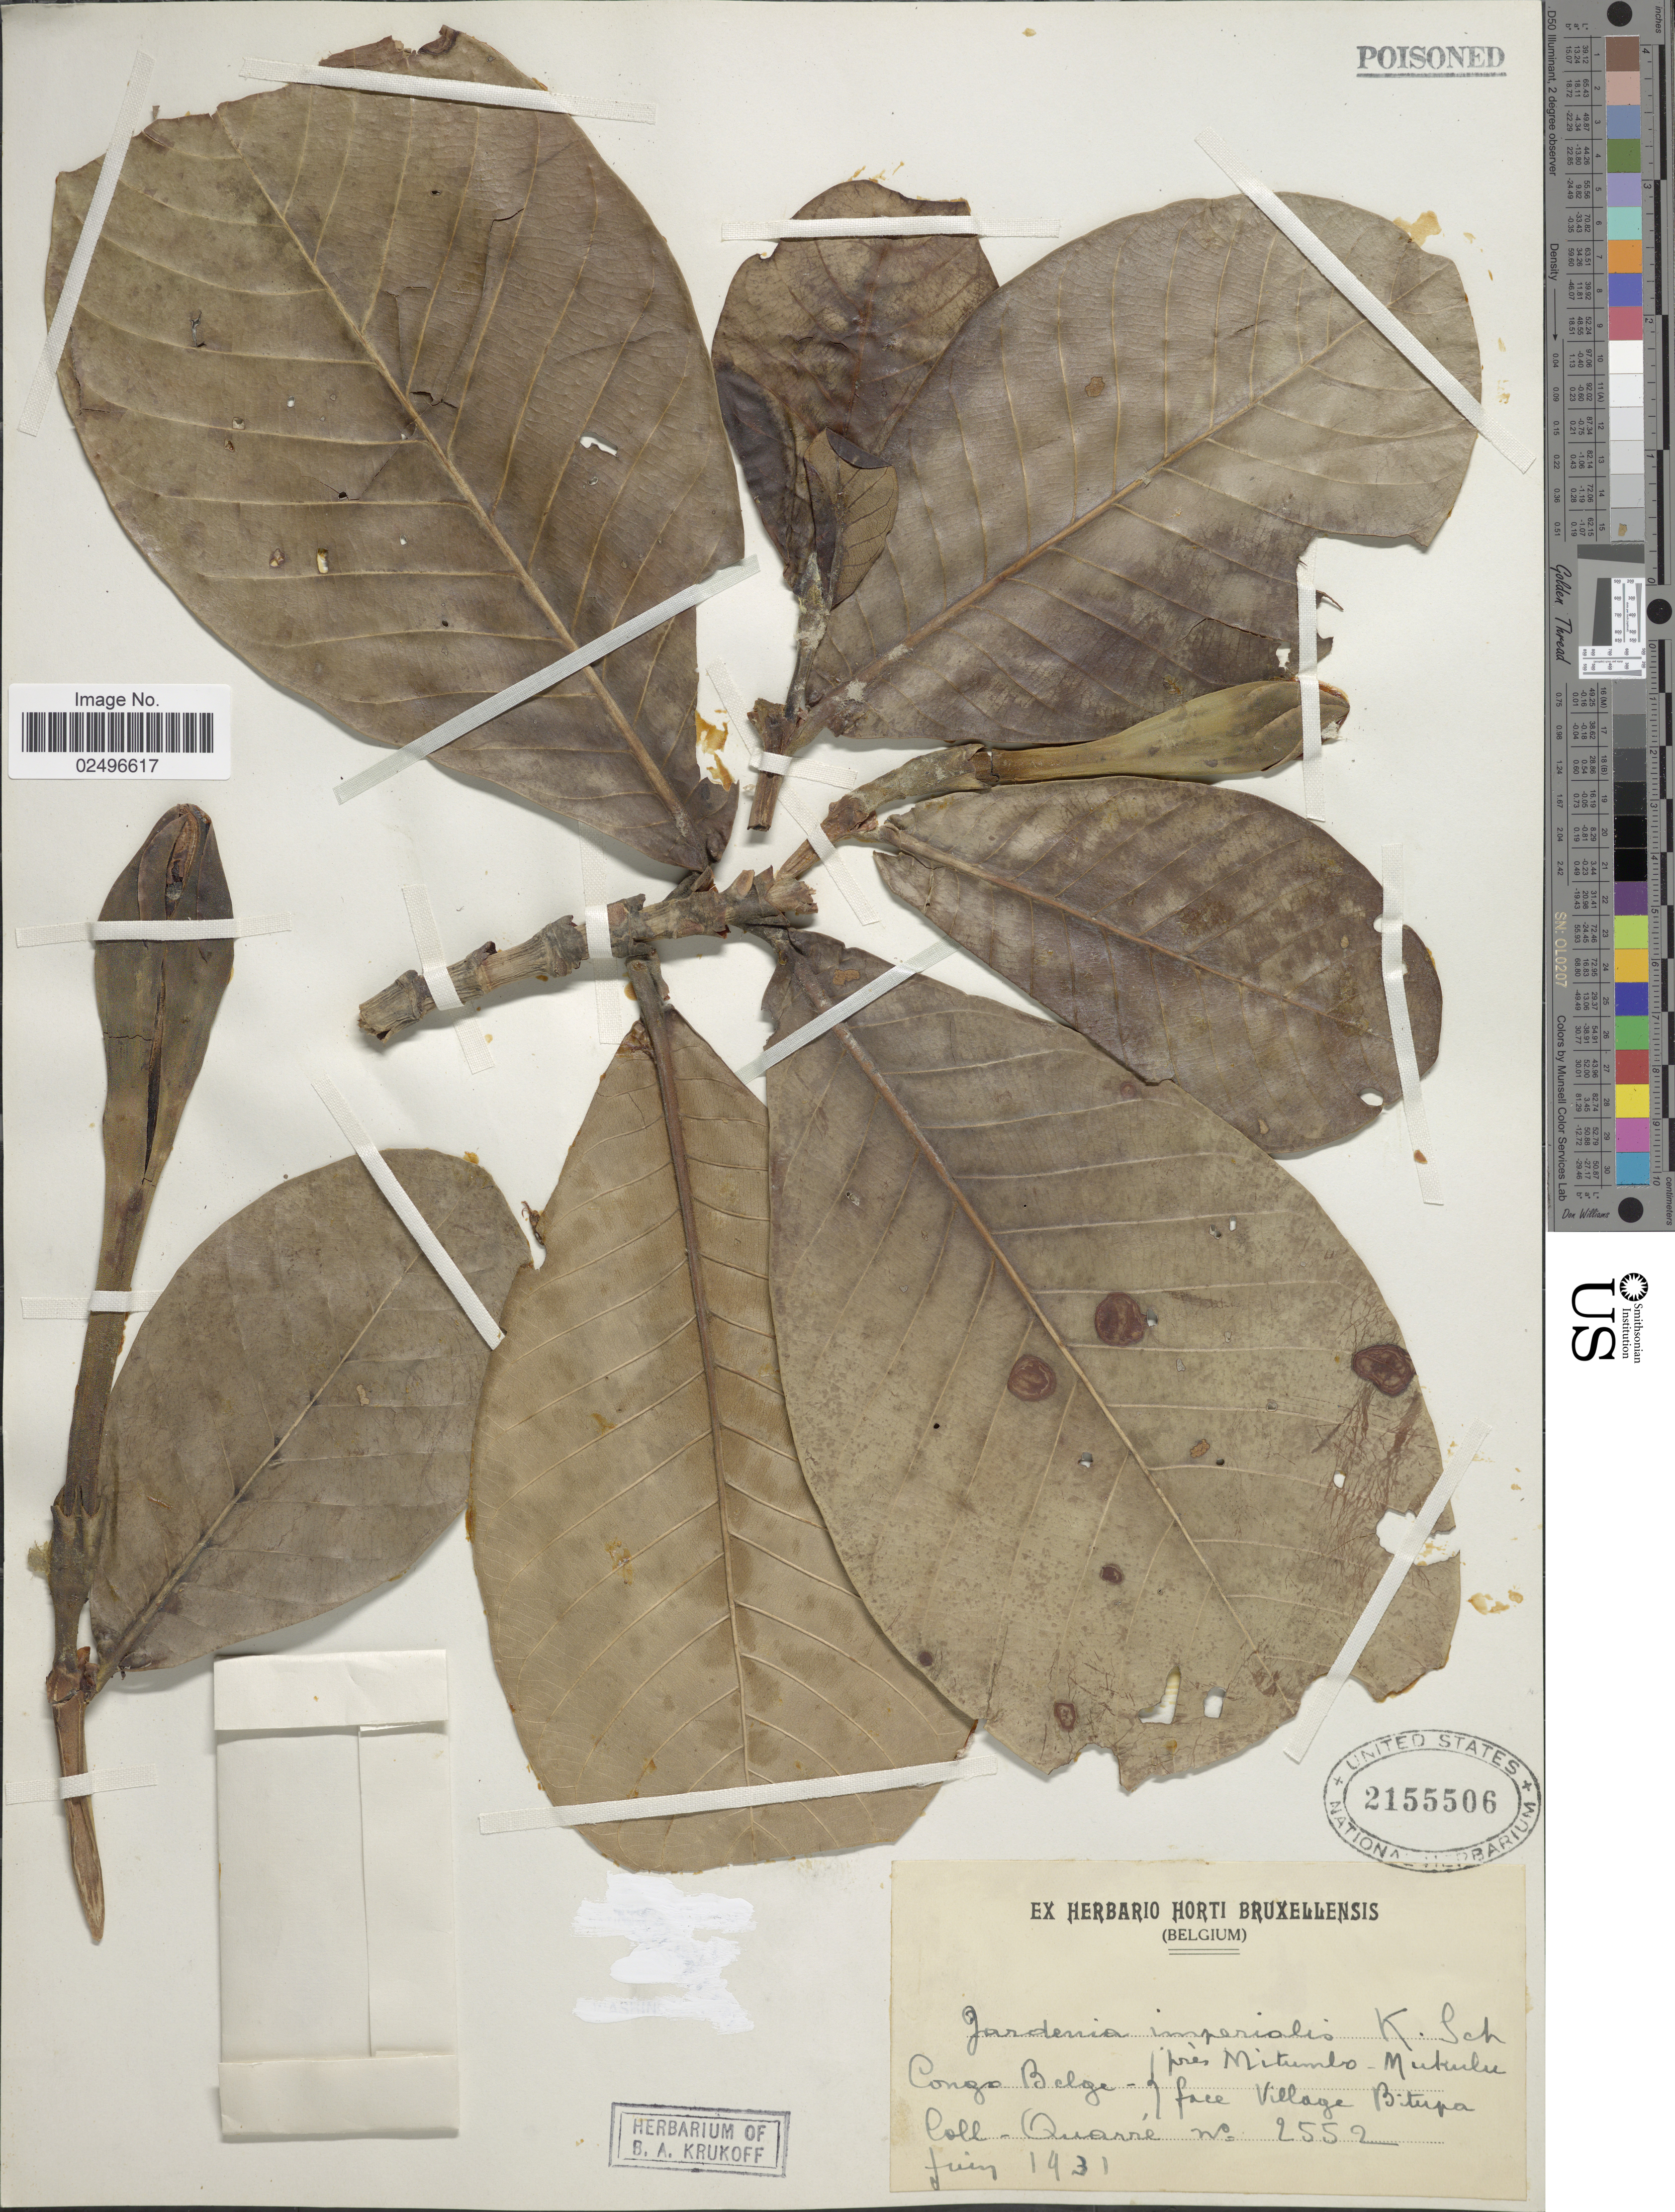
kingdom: Plantae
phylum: Tracheophyta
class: Magnoliopsida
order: Gentianales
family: Rubiaceae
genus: Gardenia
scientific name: Gardenia imperialis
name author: K. Schum.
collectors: -. Quarre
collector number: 2552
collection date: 1931-06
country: Congo, Democratic Republic of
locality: Congo Belge: pres Mitumbo Mukulu face Village Bitupa.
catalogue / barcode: US 2155506